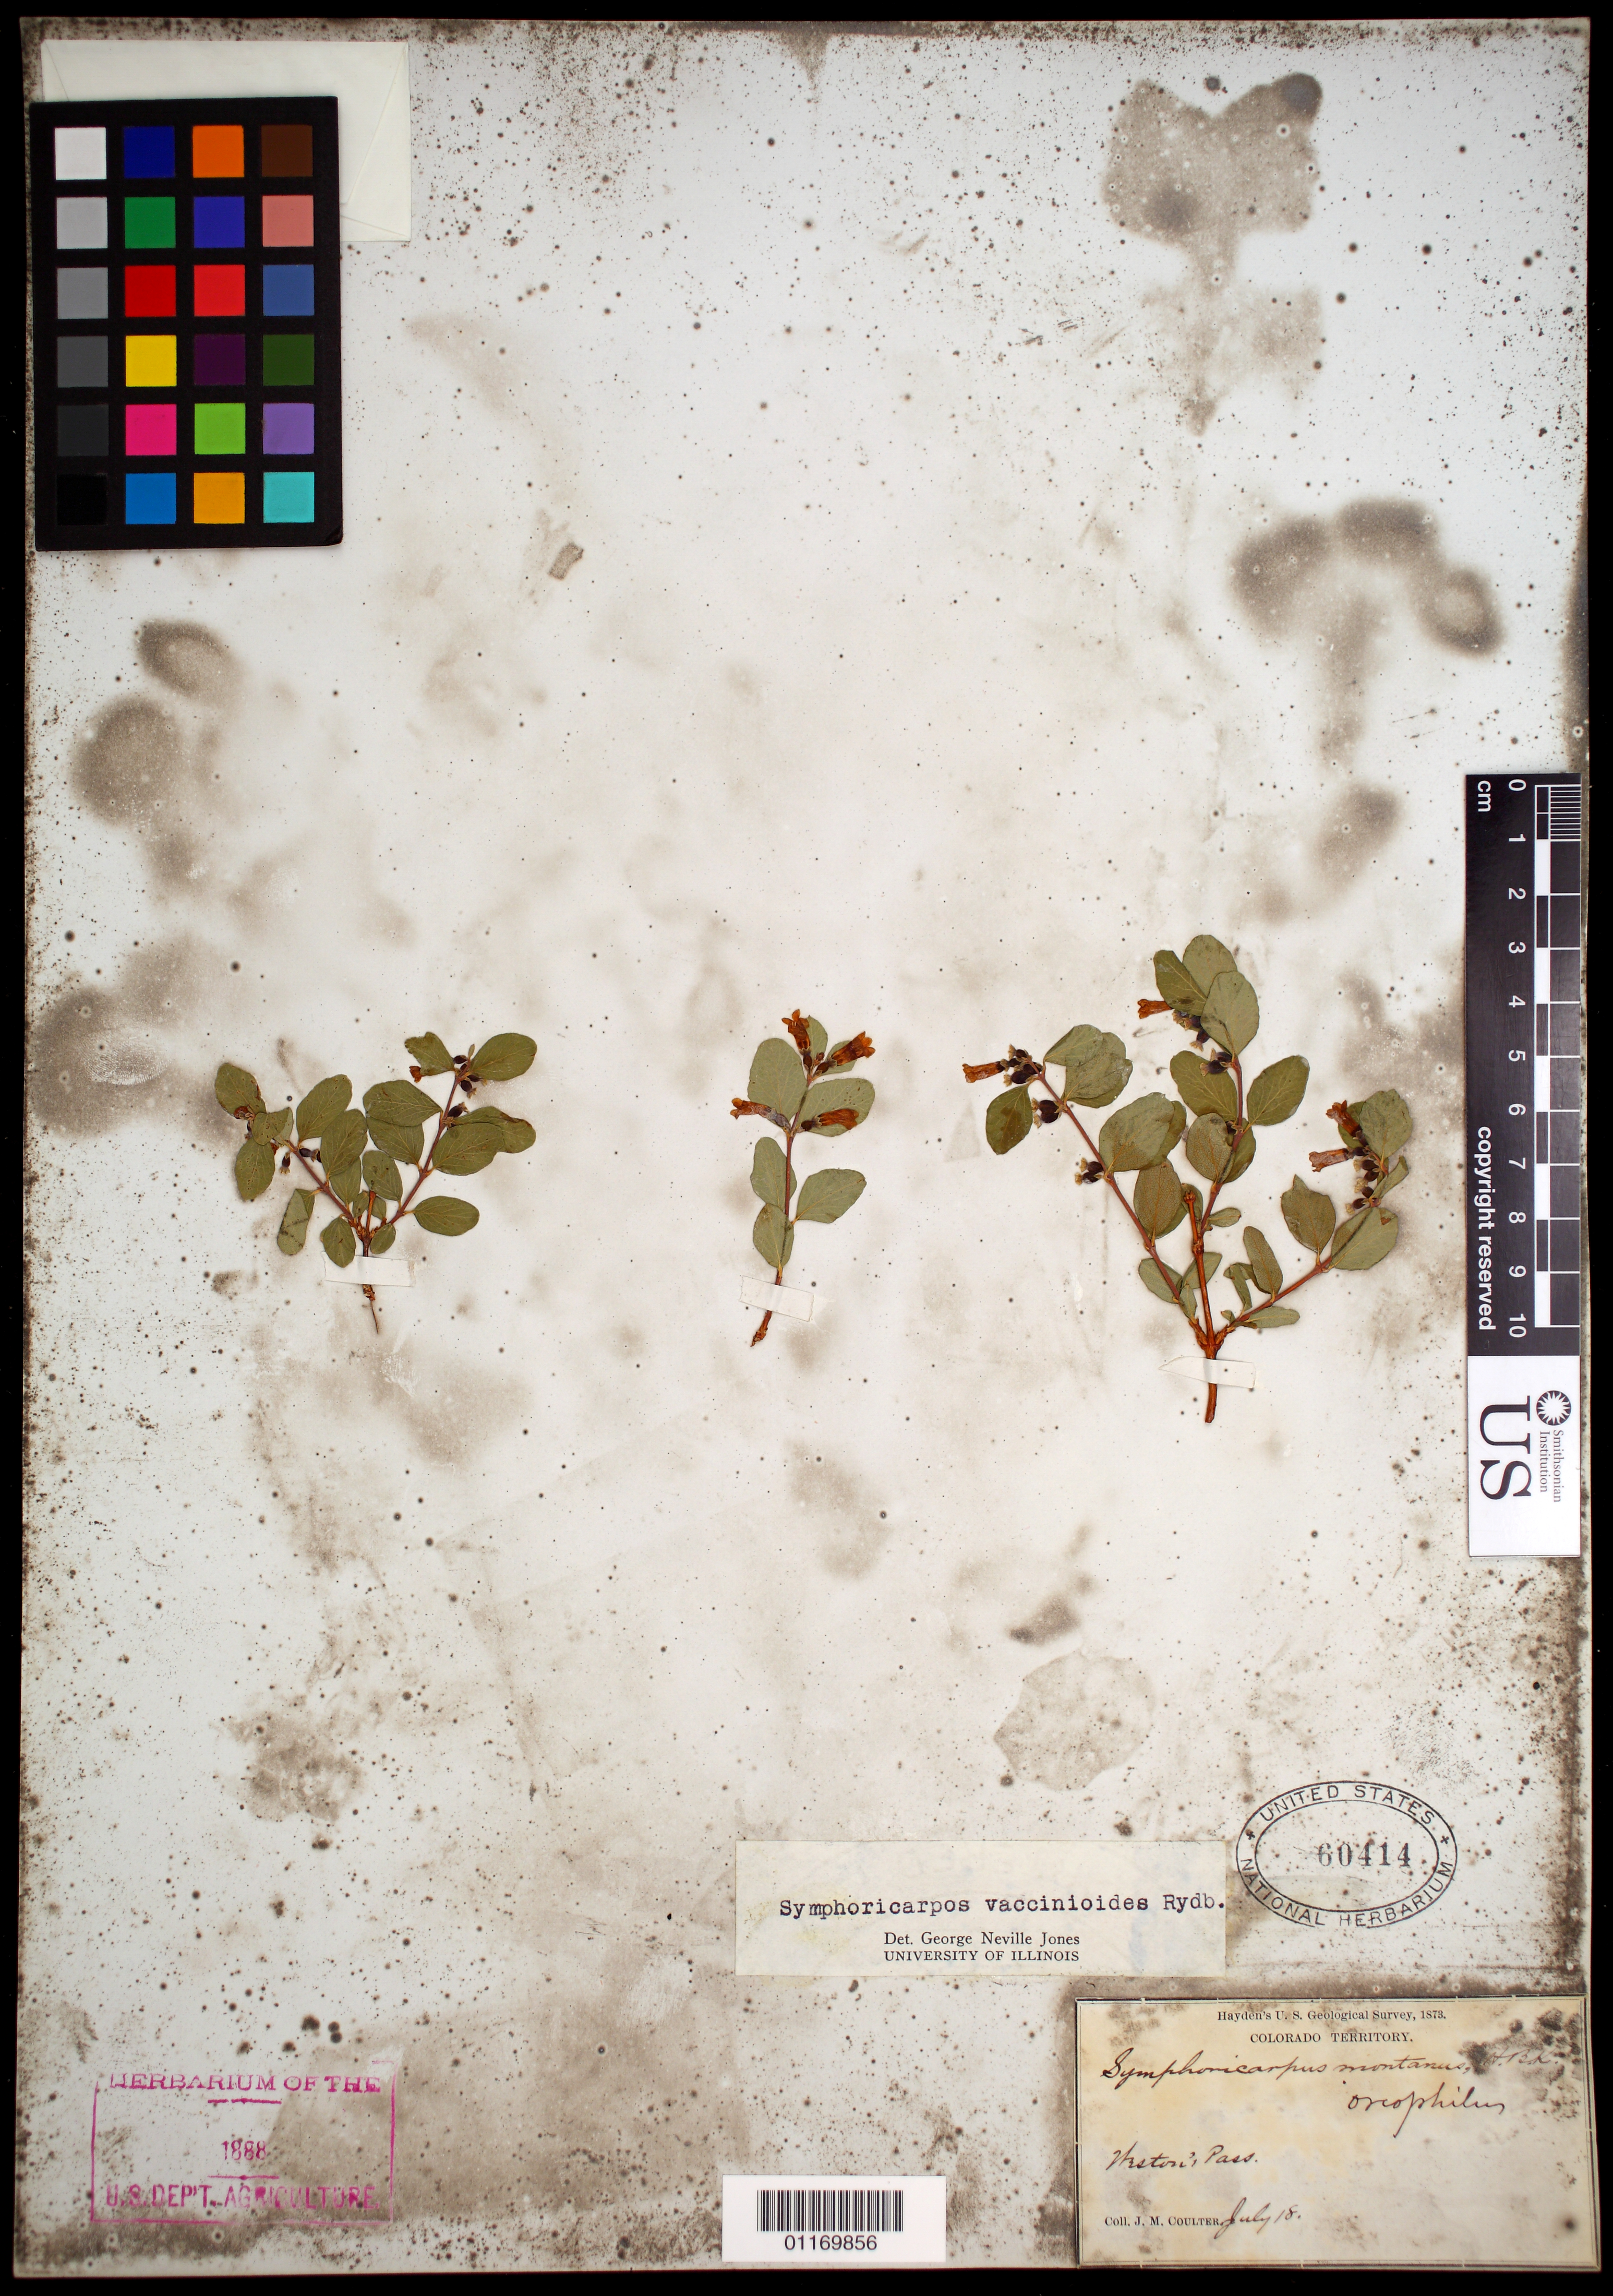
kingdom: Plantae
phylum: Tracheophyta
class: Magnoliopsida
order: Dipsacales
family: Caprifoliaceae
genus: Symphoricarpos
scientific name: Symphoricarpos vaccinioides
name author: Rydb.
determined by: Jones, G. N.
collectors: J. M. Coulter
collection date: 1873-07-18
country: United States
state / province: Colorado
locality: Weston's Pass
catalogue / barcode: US 60414